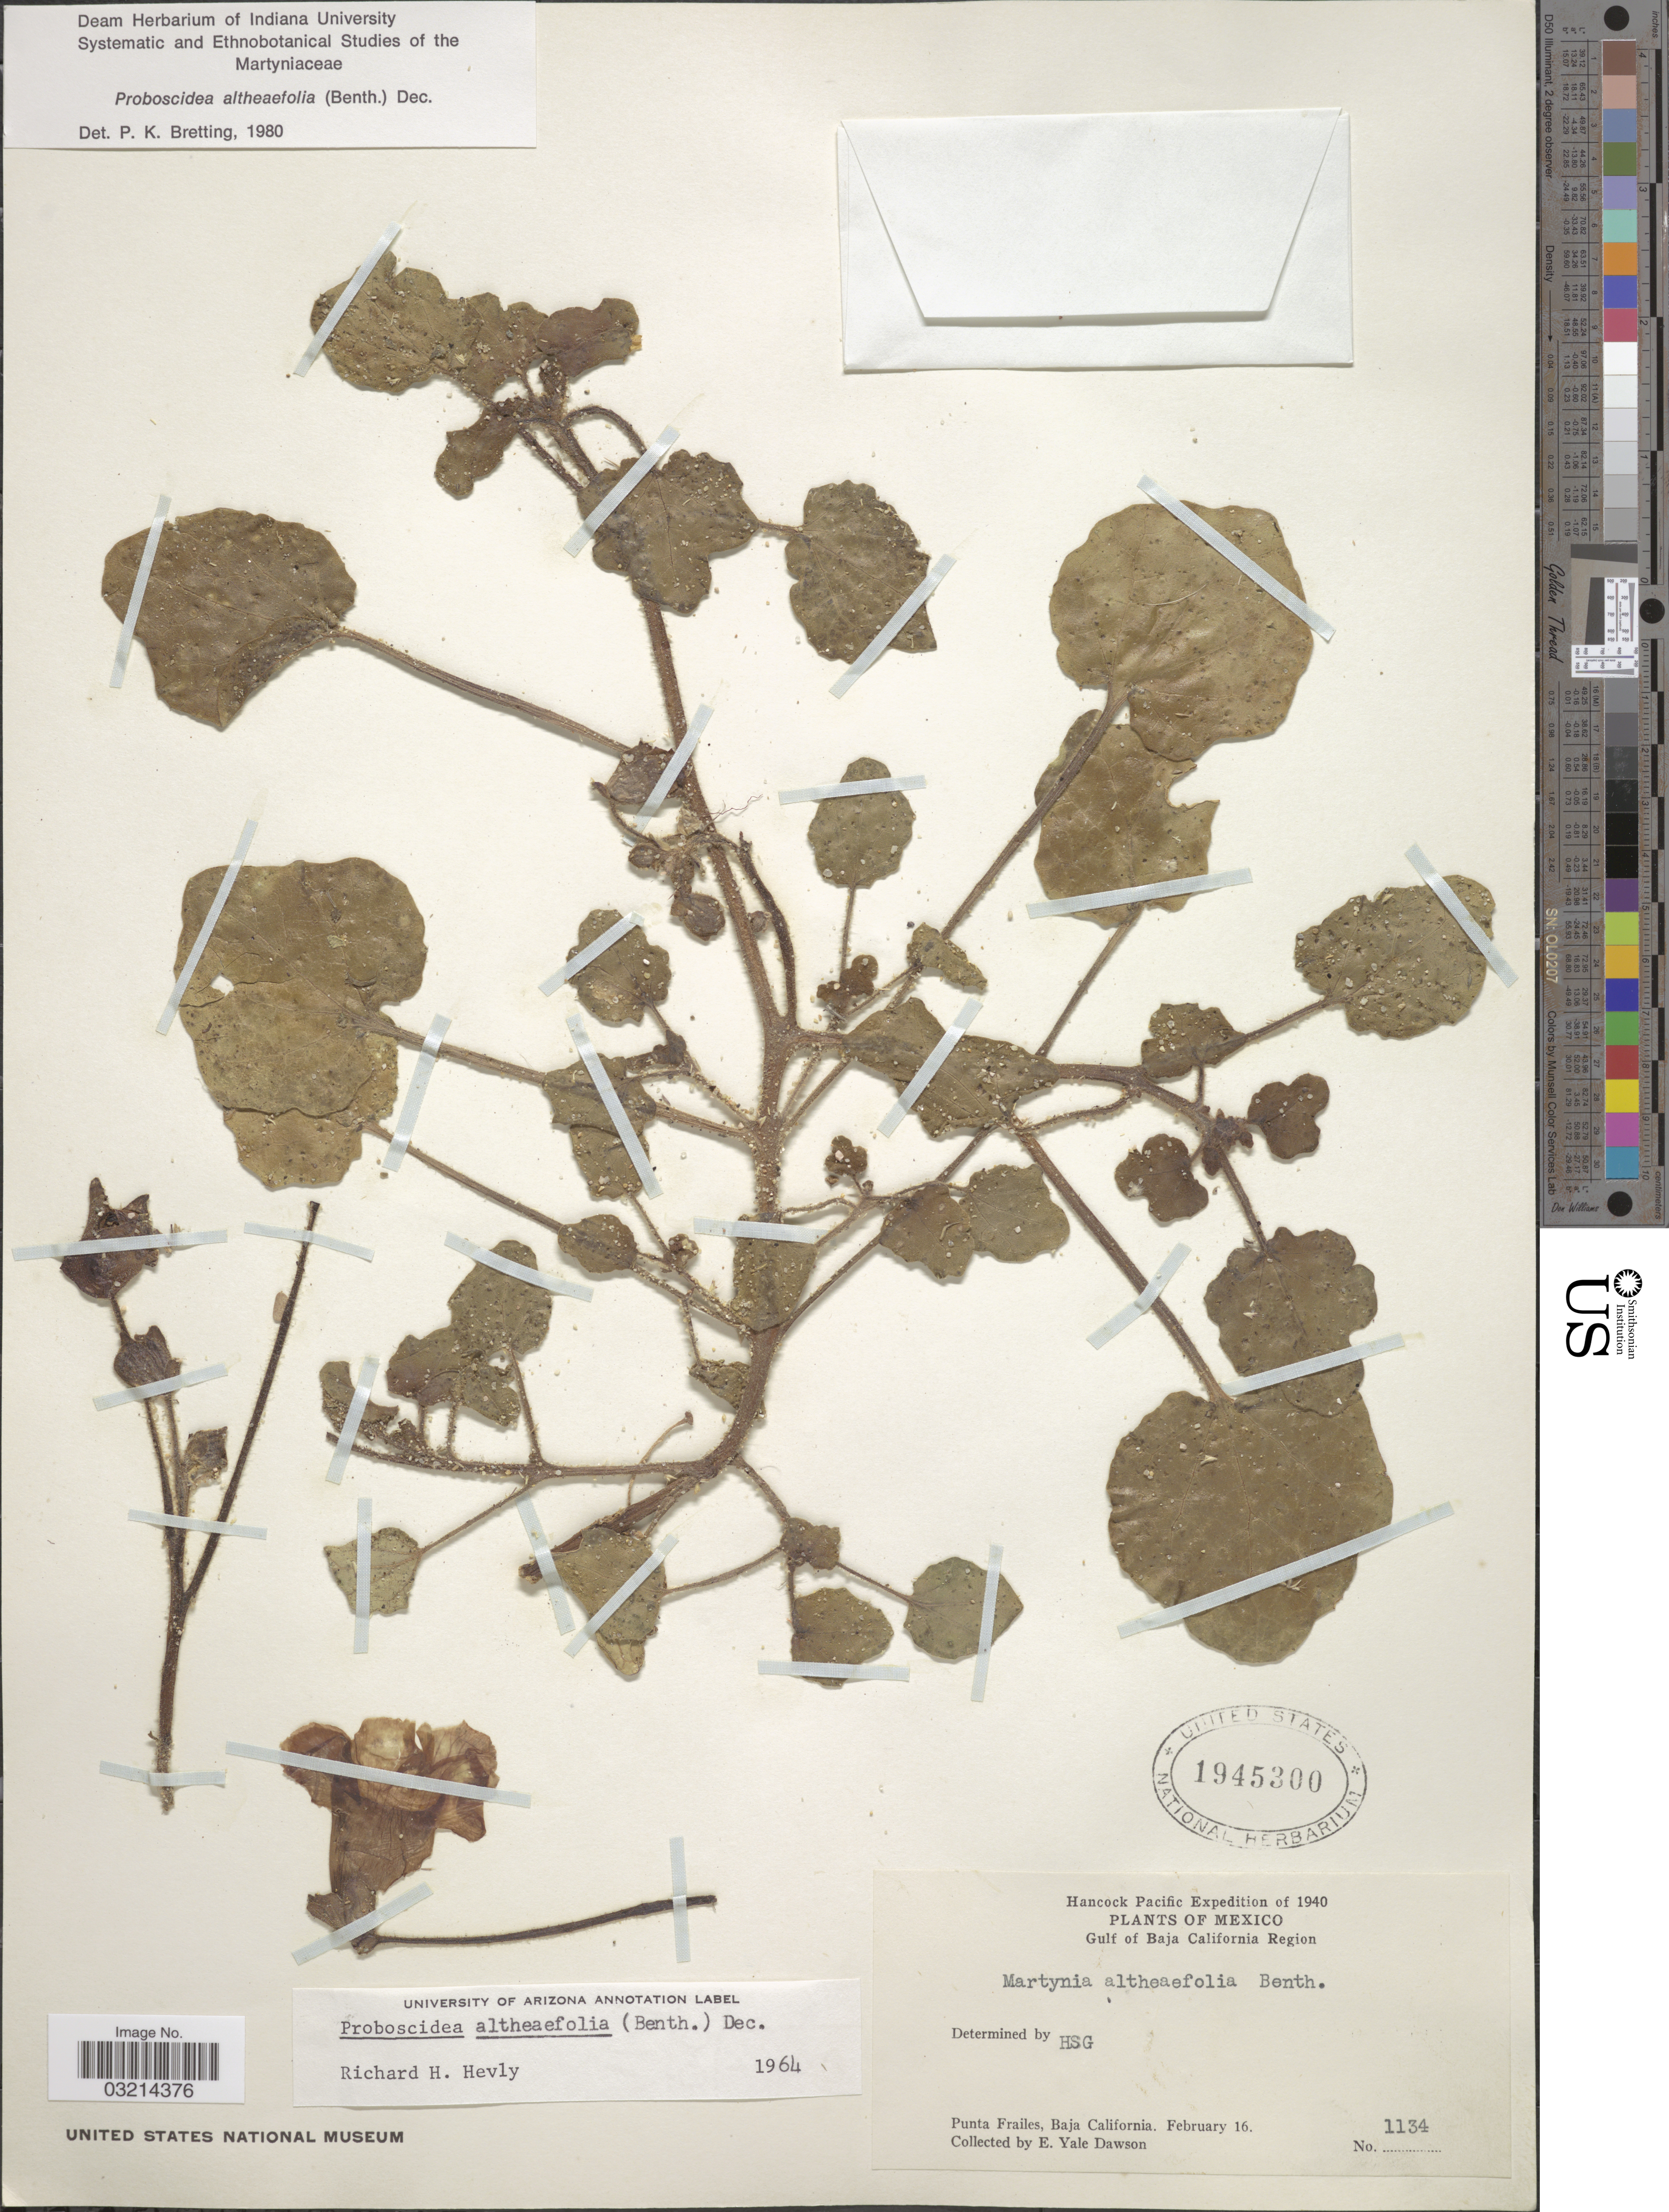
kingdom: Plantae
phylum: Tracheophyta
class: Magnoliopsida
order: Lamiales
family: Martyniaceae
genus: Proboscidea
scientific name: Proboscidea althaeifolia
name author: (Benth.) Decne.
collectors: N. Yensen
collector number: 1134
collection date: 1940-02-16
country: Mexico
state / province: Baja California Sur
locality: Hancock Pacific, Gulf of Baja California Region, Punta Frailes.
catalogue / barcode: US 1945300